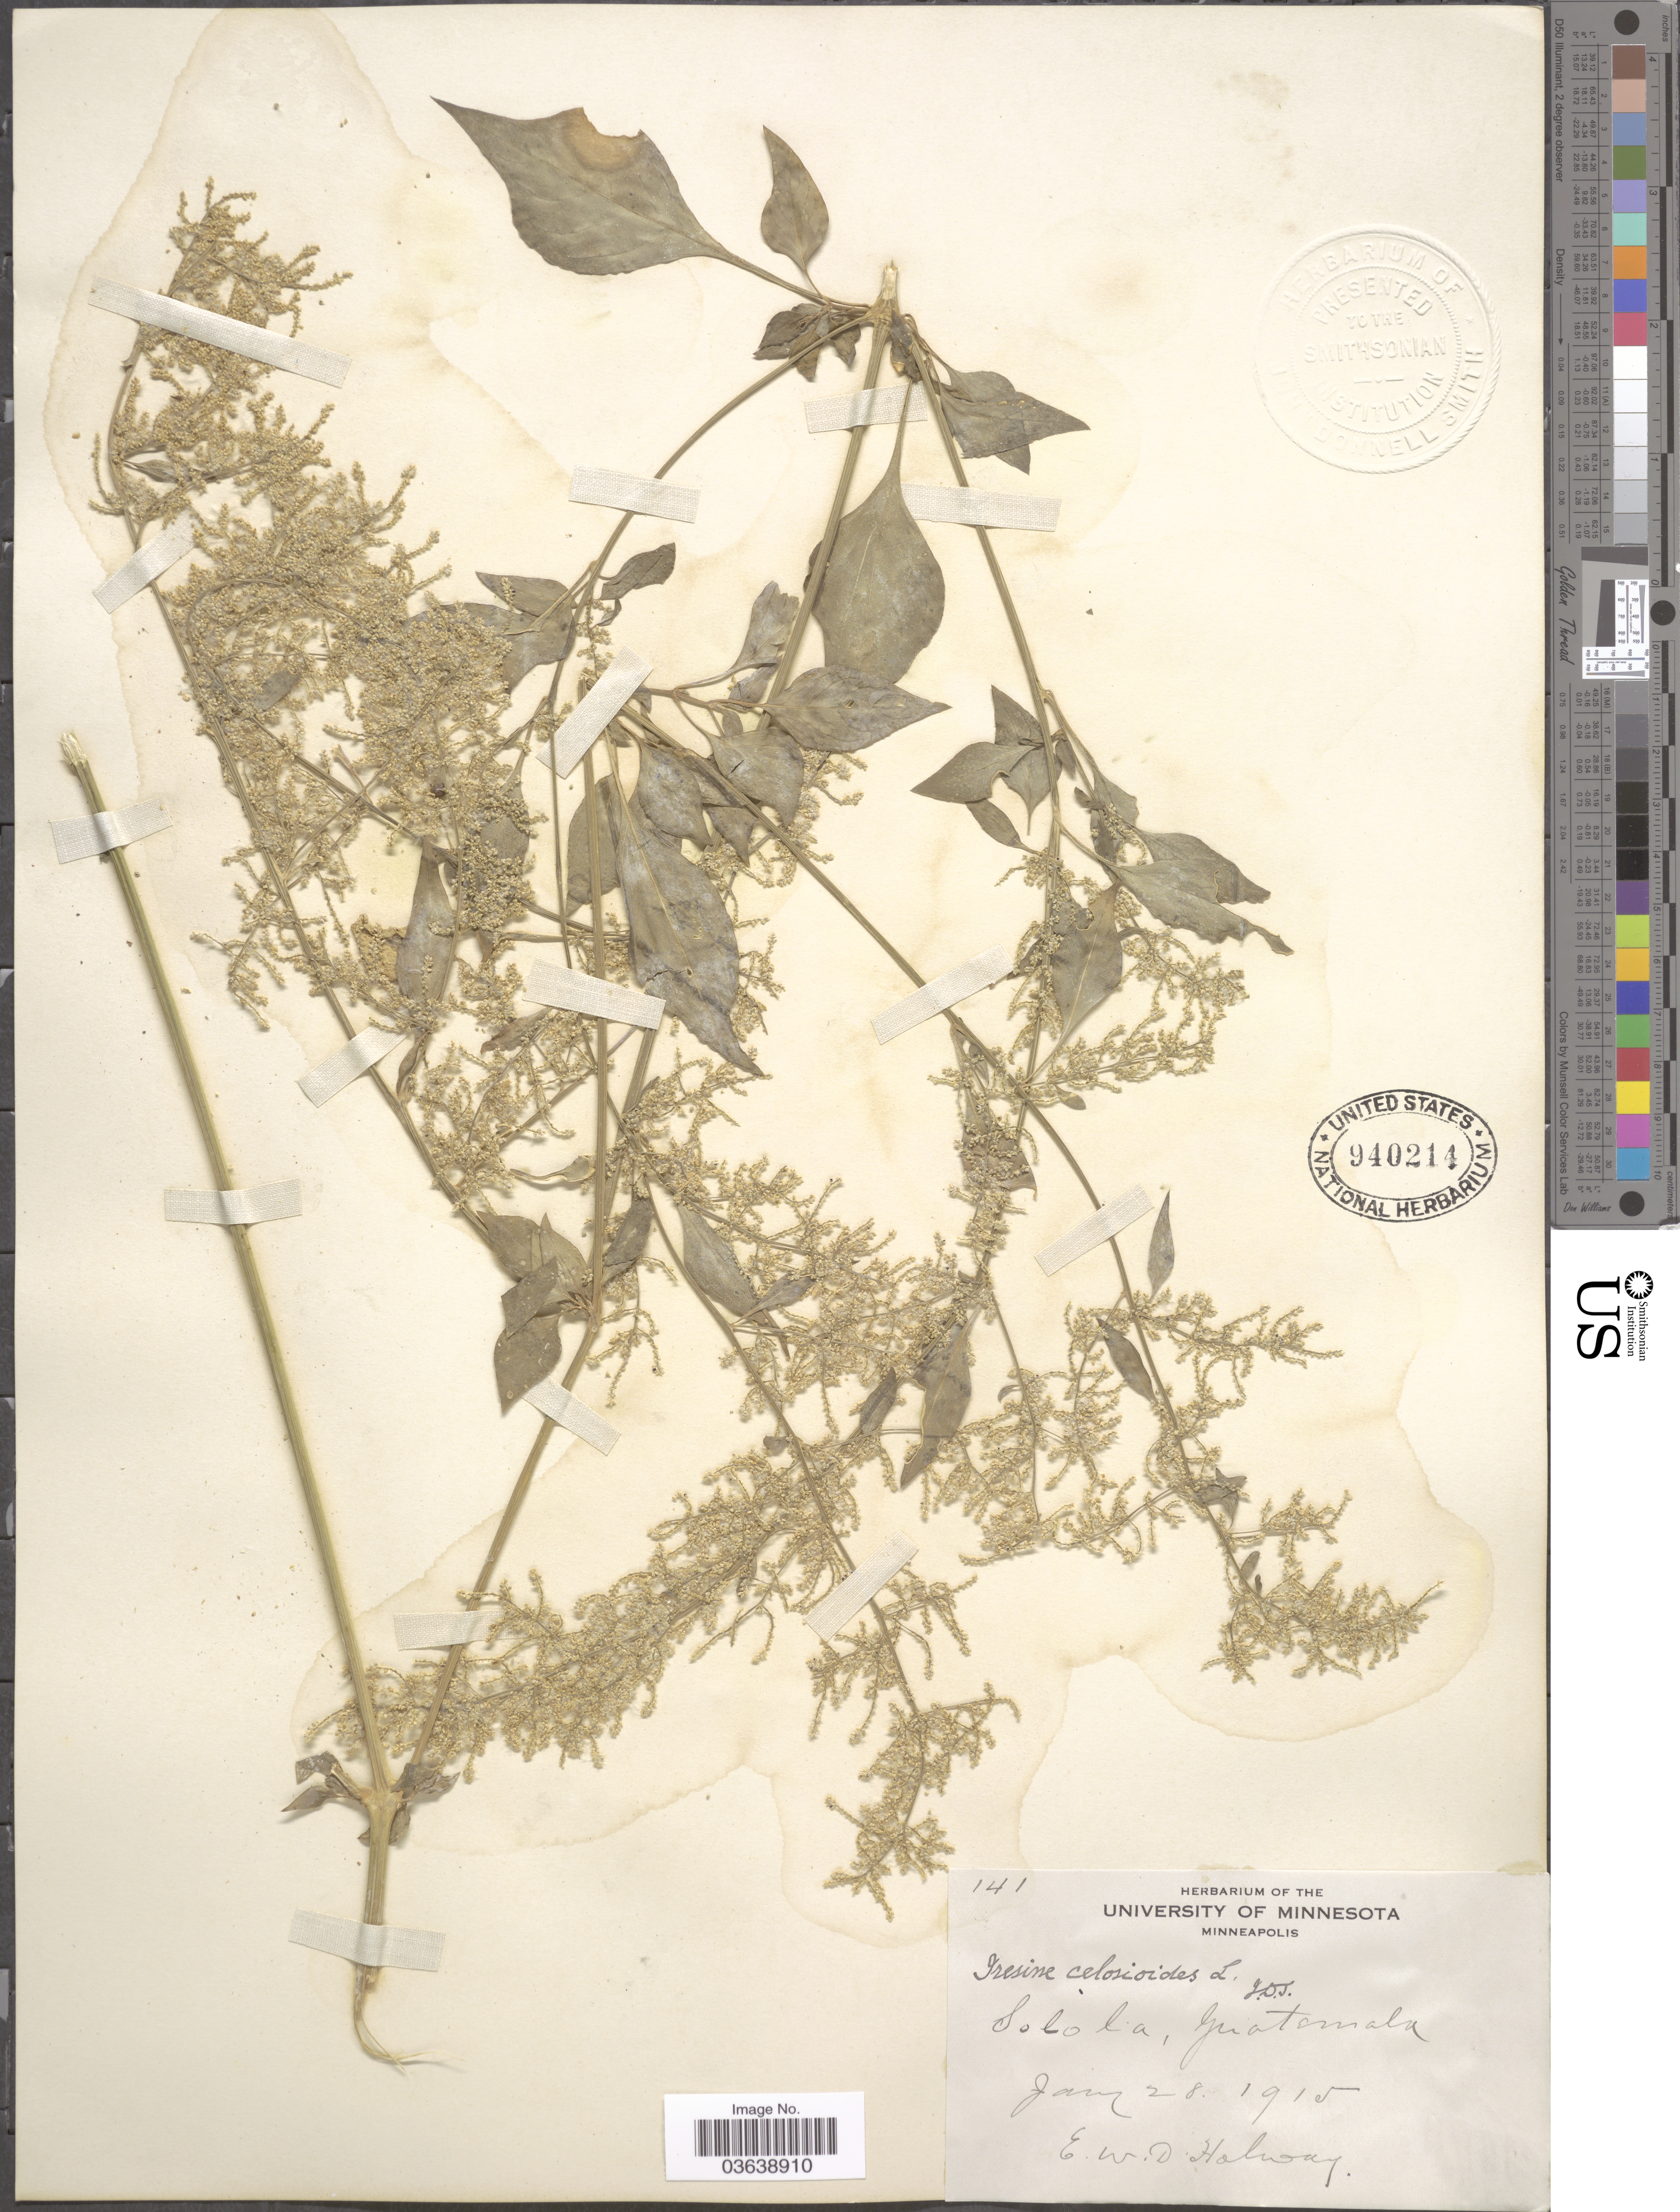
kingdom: Plantae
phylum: Tracheophyta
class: Magnoliopsida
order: Caryophyllales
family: Amaranthaceae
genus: Iresine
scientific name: Iresine celosia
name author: L.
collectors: E. W. D. Holway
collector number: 141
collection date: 1915-01-28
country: Guatemala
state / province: Sololá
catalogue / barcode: US 940214